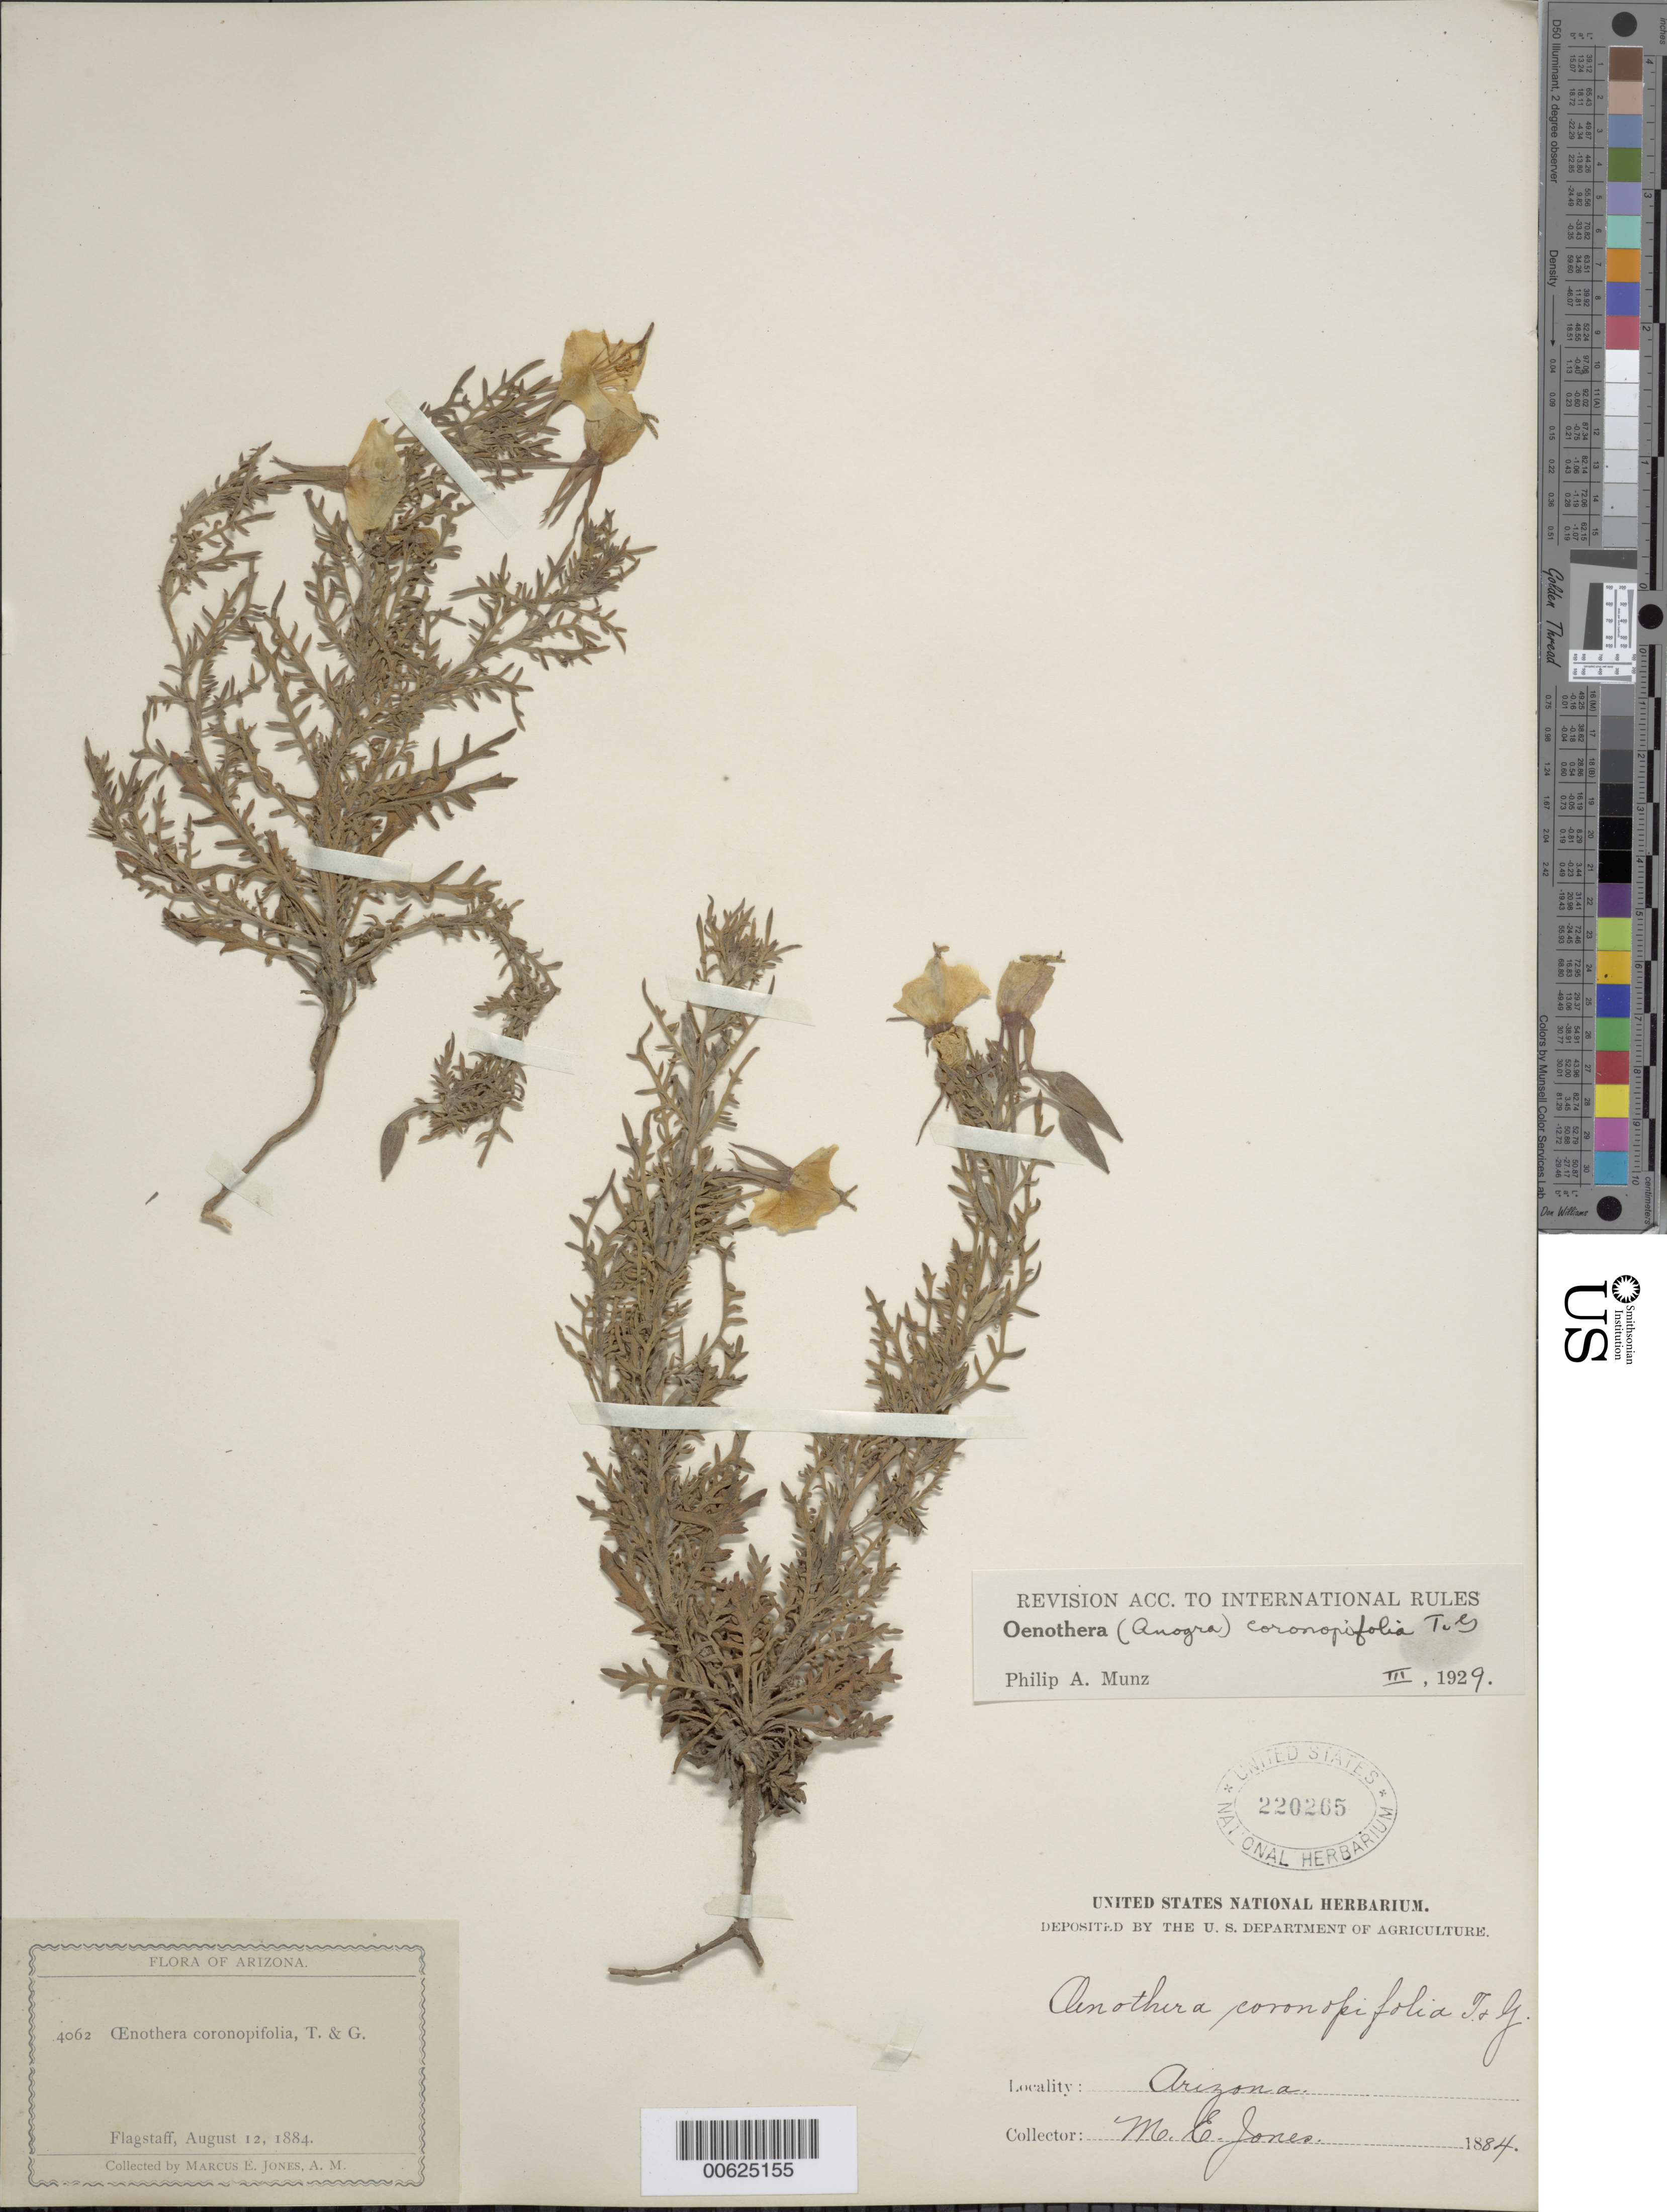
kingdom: Plantae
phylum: Tracheophyta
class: Magnoliopsida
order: Myrtales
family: Onagraceae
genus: Oenothera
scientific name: Oenothera coronopifolia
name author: Torr. & A. Gray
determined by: Munz, Philip A.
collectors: M. E. Jones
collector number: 4062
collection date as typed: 12 Aug 1884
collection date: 1884-08-12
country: United States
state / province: Arizona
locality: Flagstaff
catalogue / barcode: US 220265